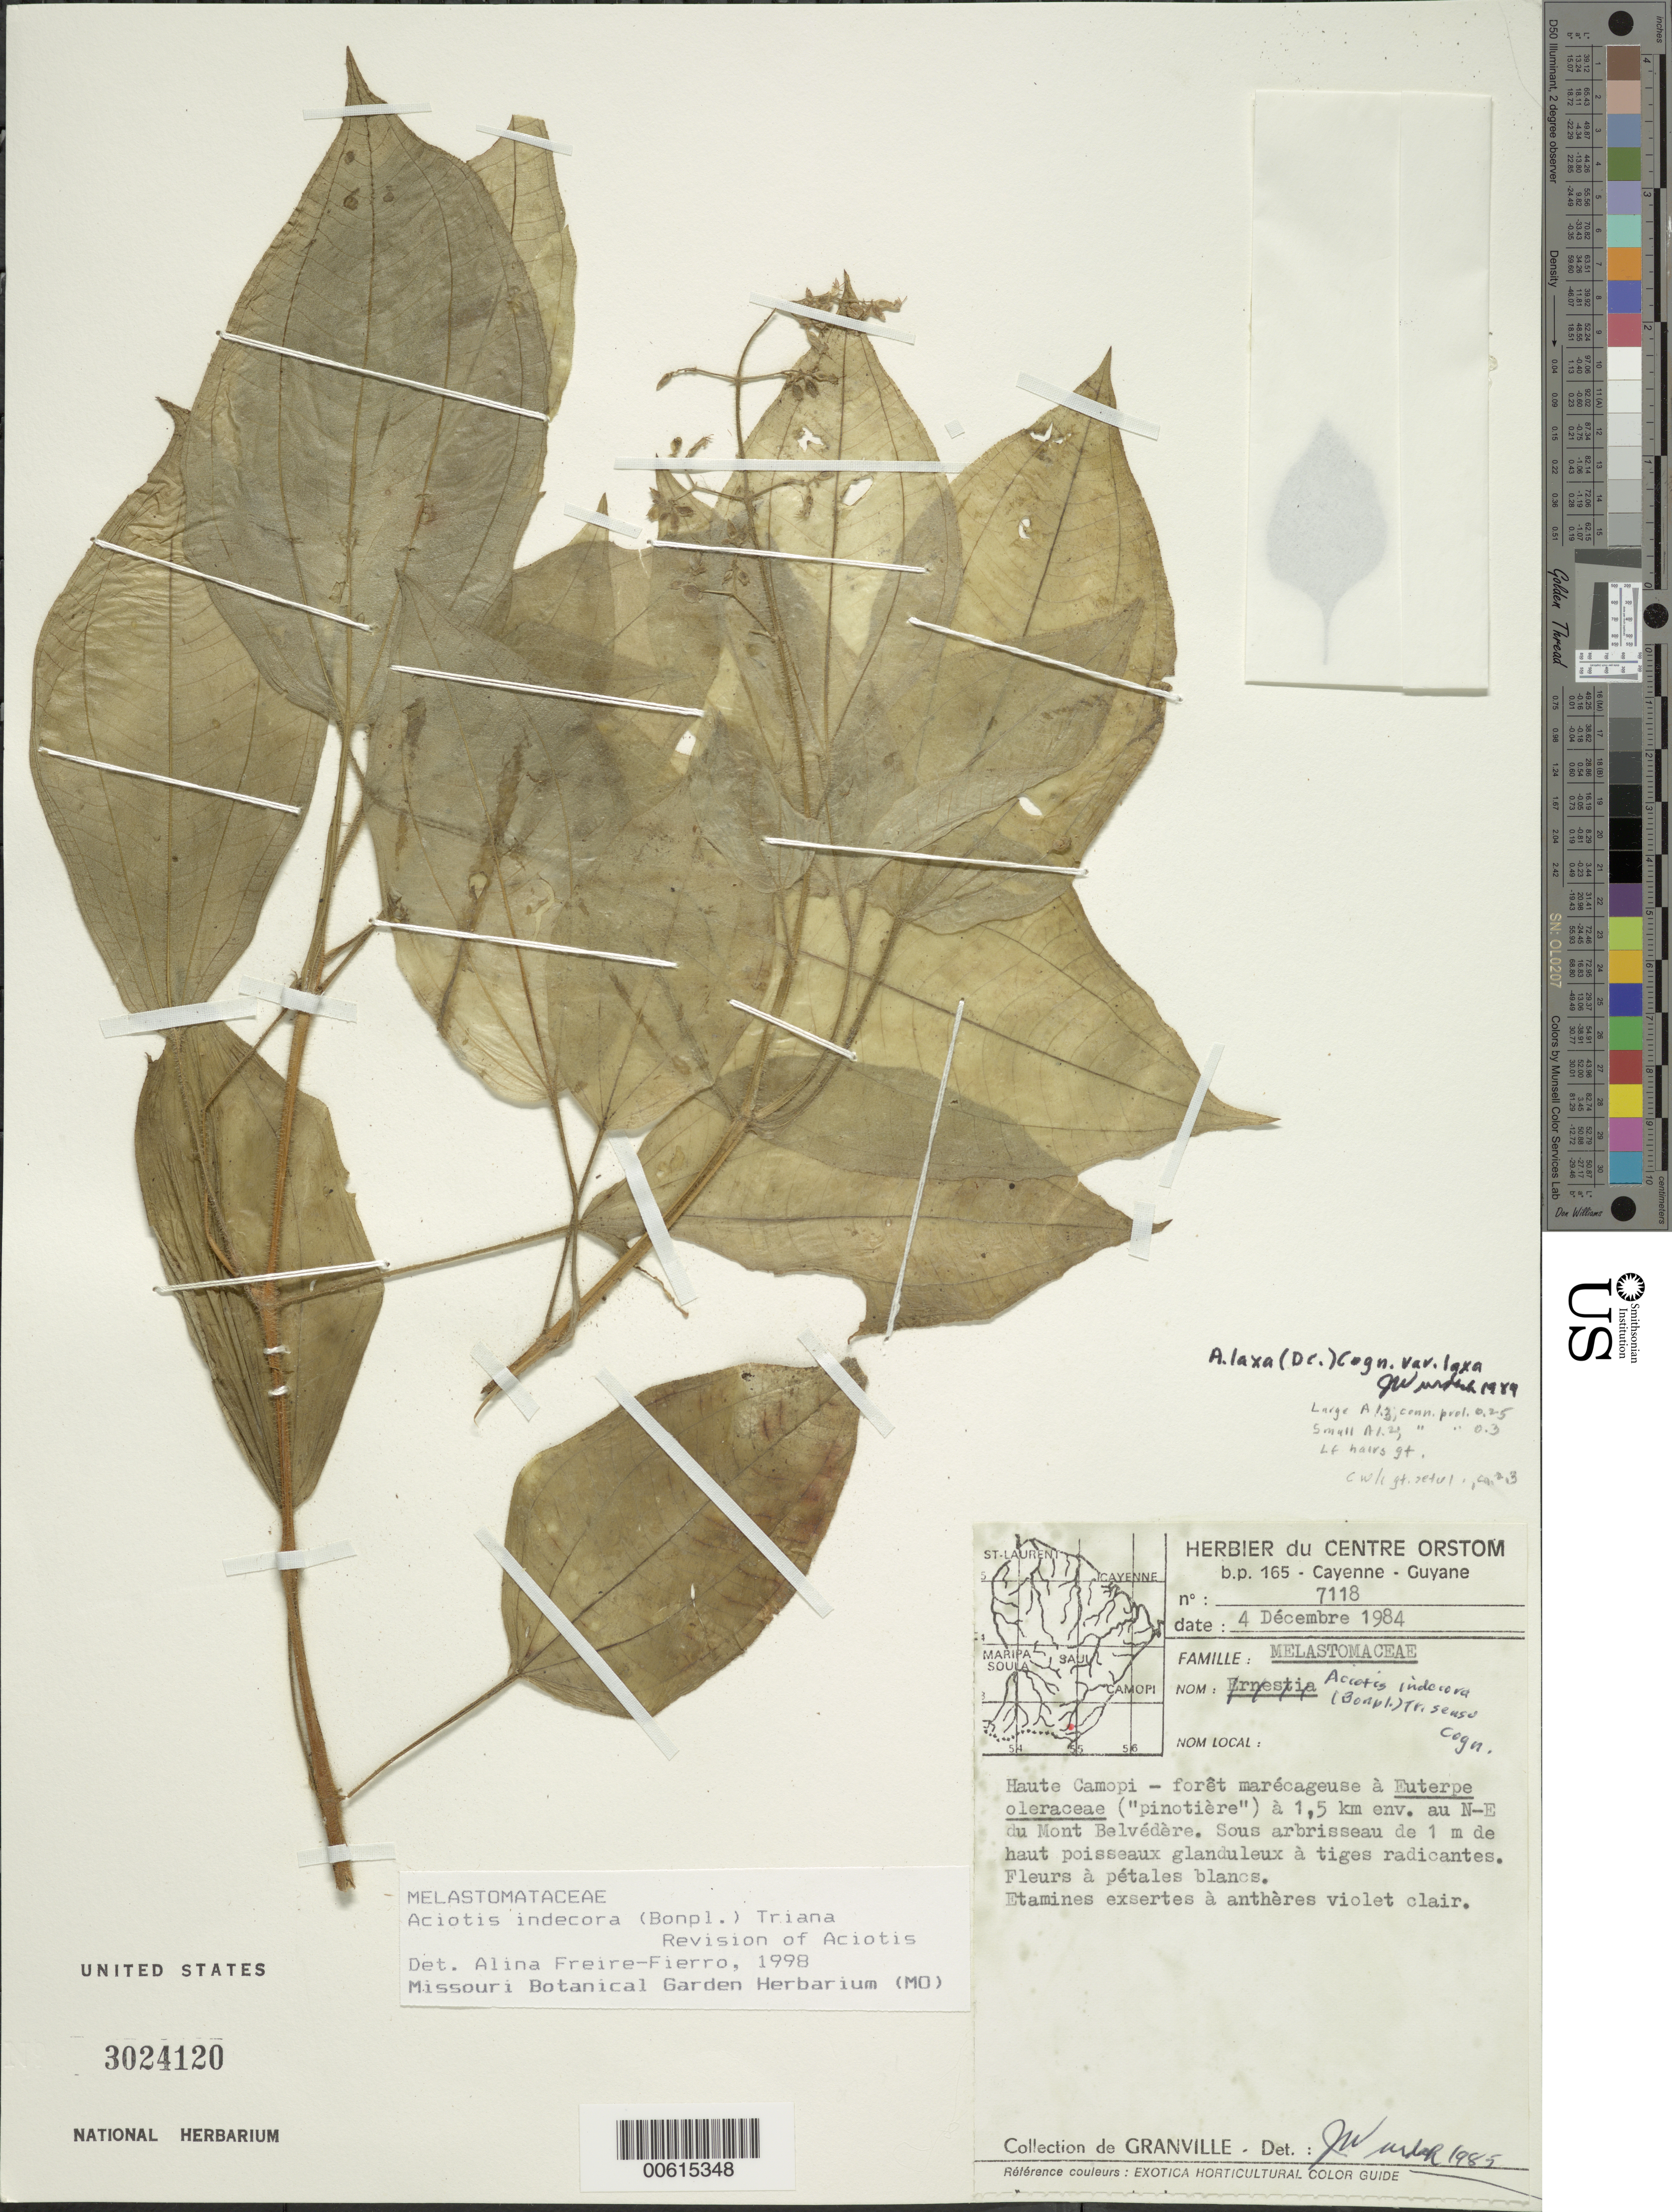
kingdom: Plantae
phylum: Tracheophyta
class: Magnoliopsida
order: Myrtales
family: Melastomataceae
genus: Aciotis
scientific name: Aciotis indecora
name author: (Bonpl.) Triana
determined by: Freire-Fierro, A.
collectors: J.-J. de Granville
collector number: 7118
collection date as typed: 4-Dec-84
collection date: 1984-12-04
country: French Guiana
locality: Mont Belvédère, a 1.5km env au NE de; haute Camopi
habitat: Foret marecageuse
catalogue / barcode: US 3024120